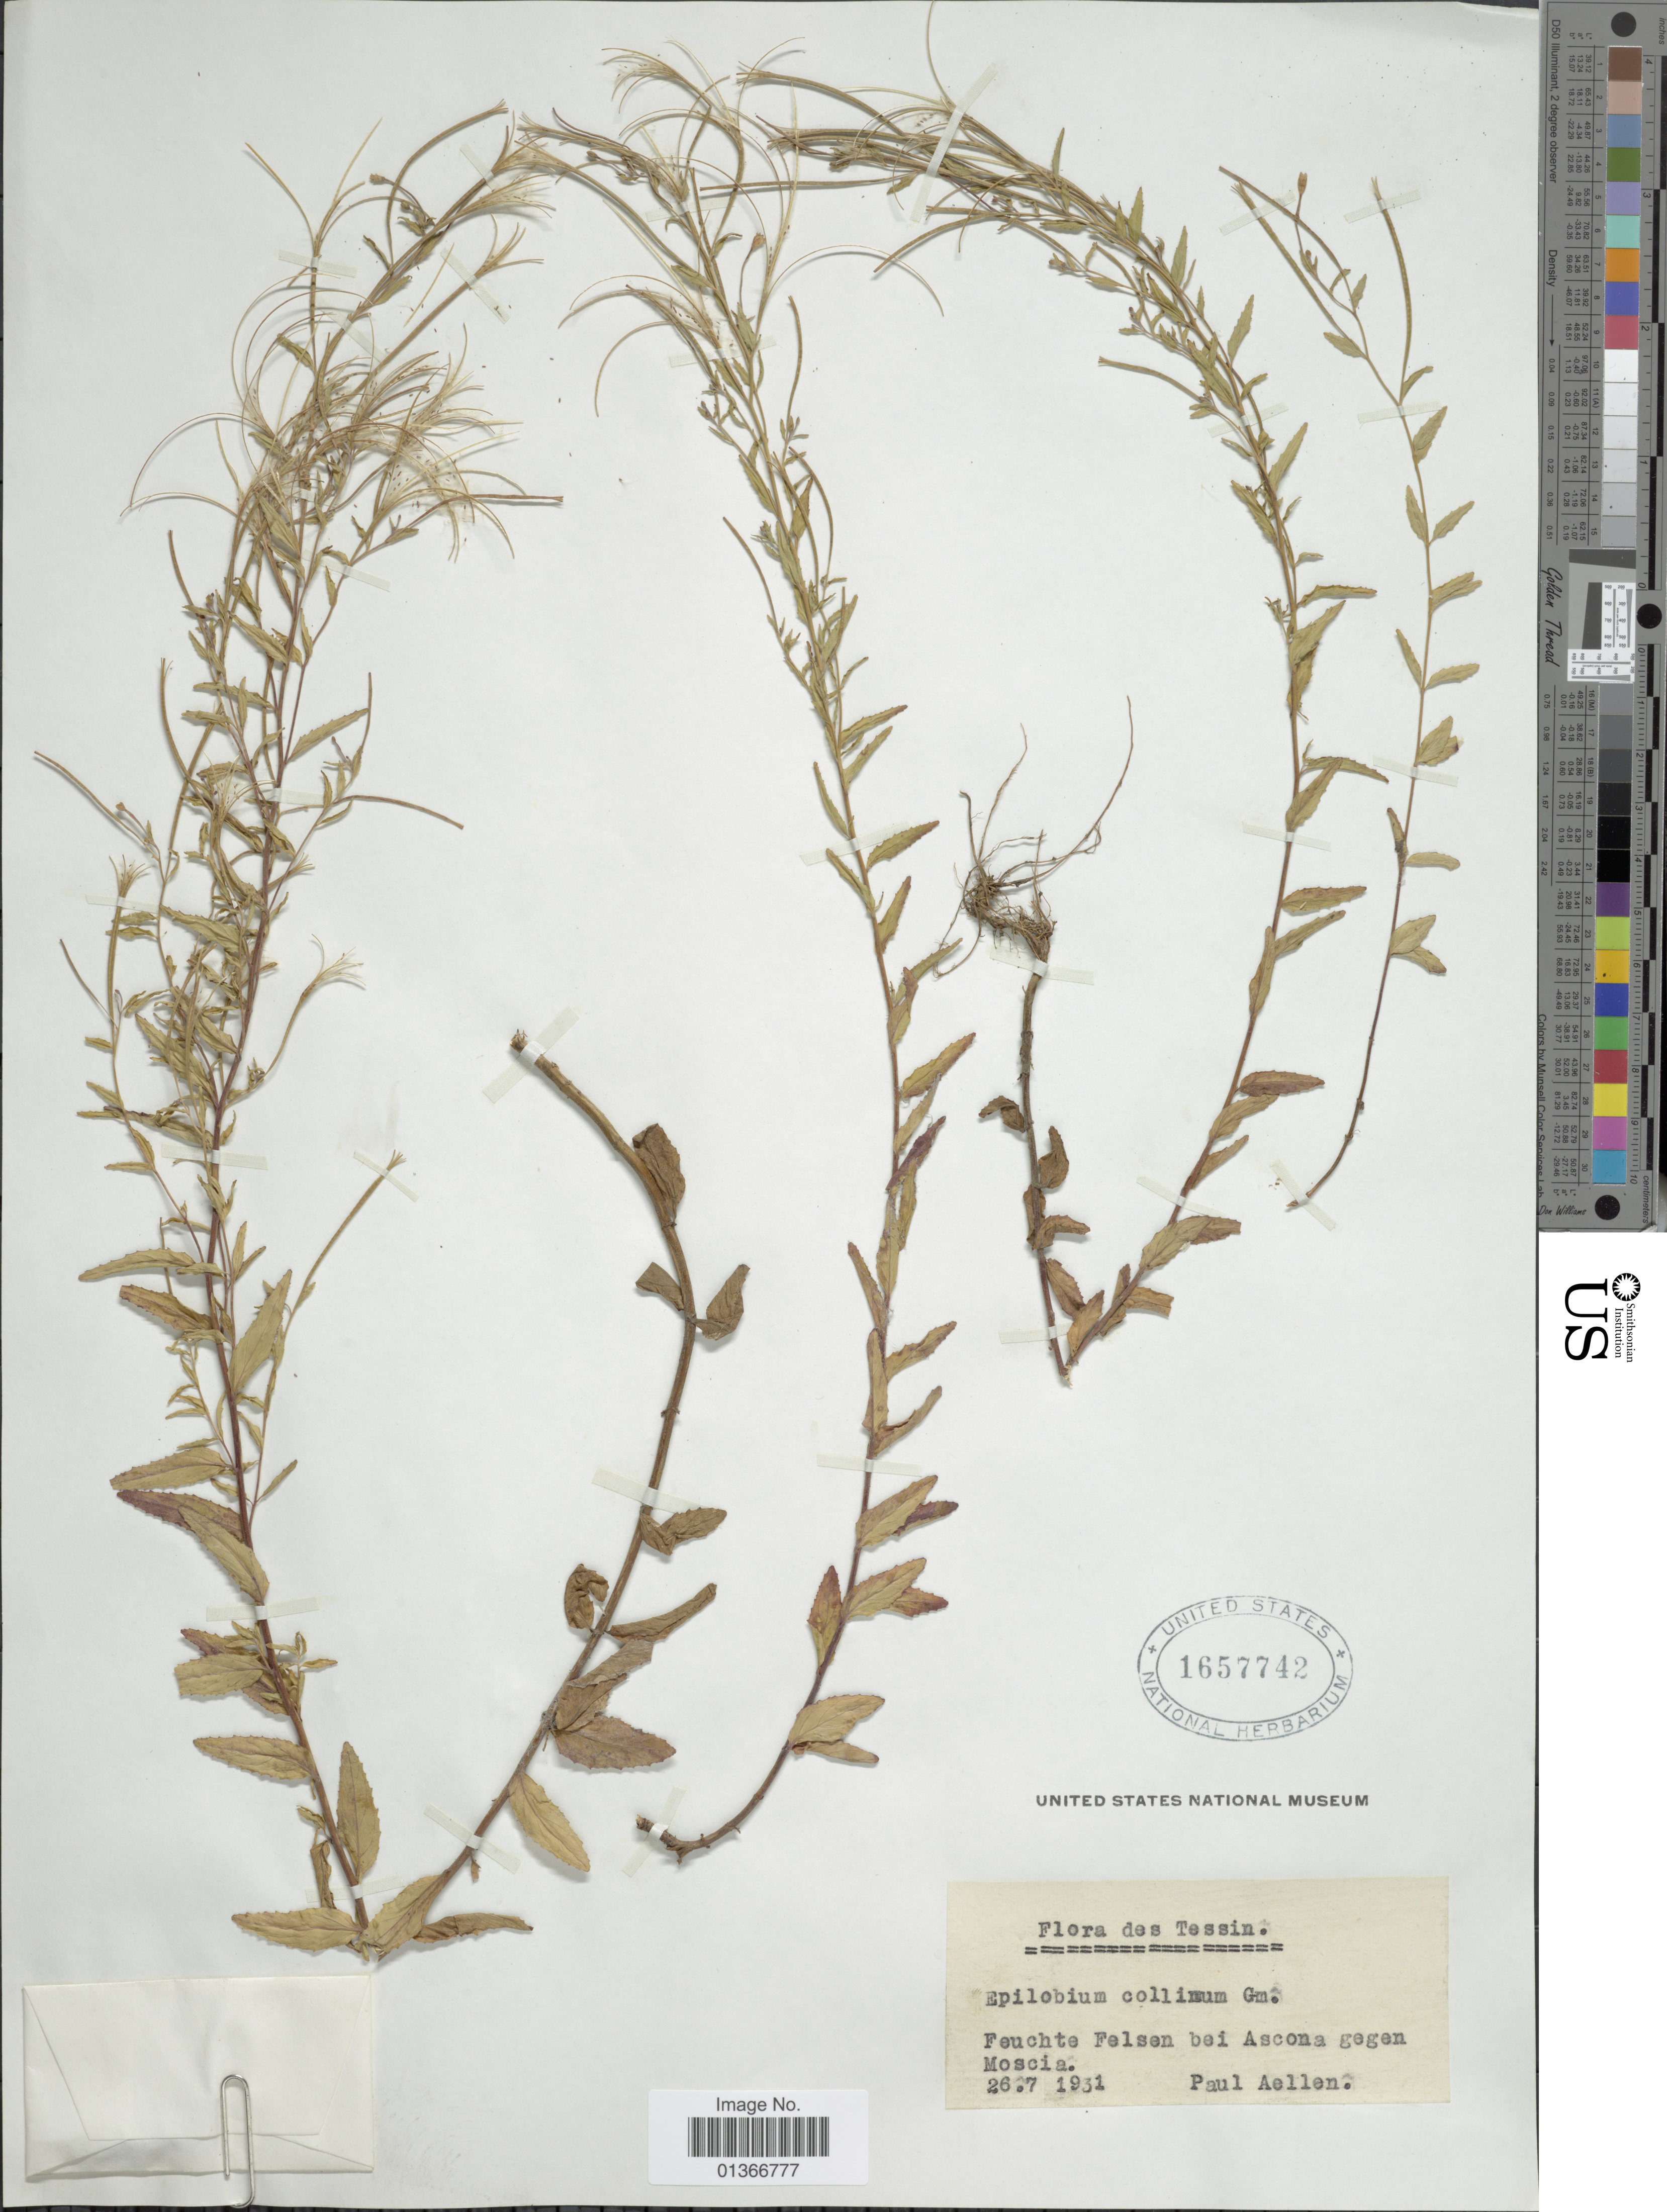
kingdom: Plantae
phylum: Tracheophyta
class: Magnoliopsida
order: Myrtales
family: Onagraceae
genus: Epilobium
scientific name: Epilobium collinum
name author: C.C. Gmel.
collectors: P. Aellen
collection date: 1931-07-26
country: Switzerland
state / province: Ticino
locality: Tessin. Feuchte Felsen bei Ascona gegen Moscia.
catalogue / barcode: US 1657742